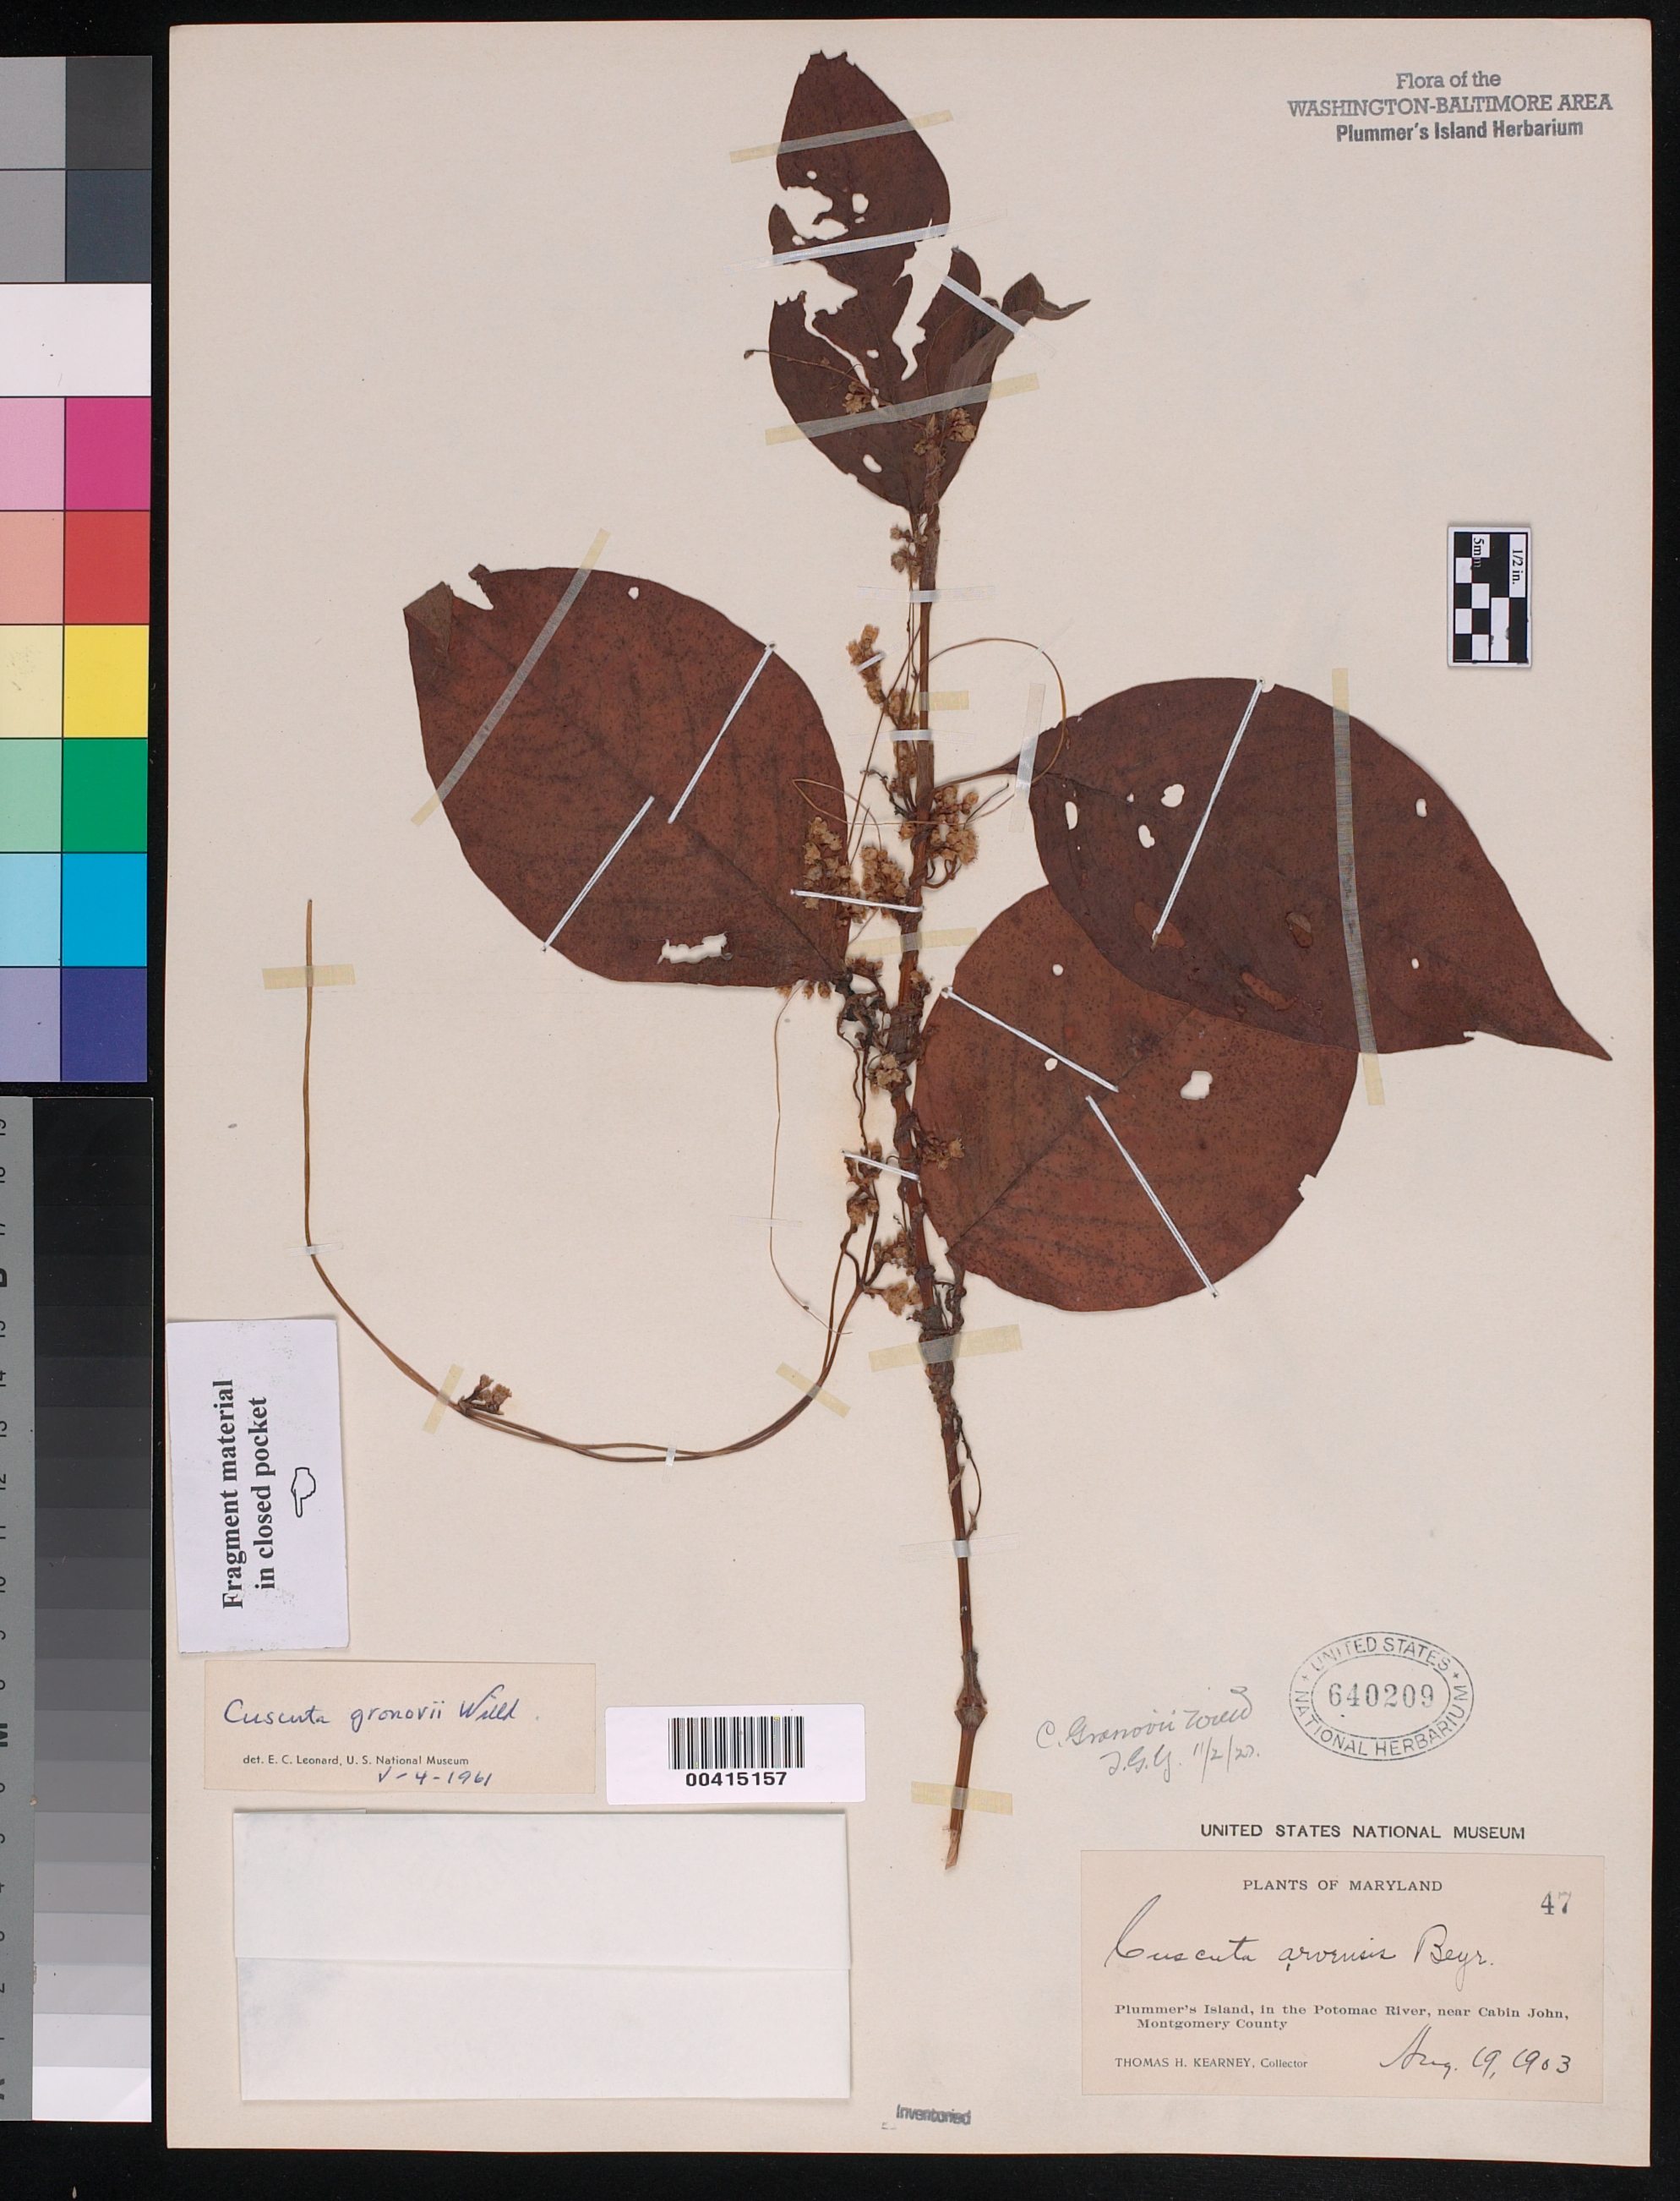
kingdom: Plantae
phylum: Tracheophyta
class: Magnoliopsida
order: Solanales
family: Convolvulaceae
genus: Cuscuta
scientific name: Cuscuta gronovii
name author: Willd. ex Schult.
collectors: T. H. Kearney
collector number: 47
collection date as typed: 19 Aug 1903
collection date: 1903-08-19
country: United States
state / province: Maryland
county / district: Montgomery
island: Plummers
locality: Plummer's Island C. & O. Canal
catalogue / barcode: US 640209